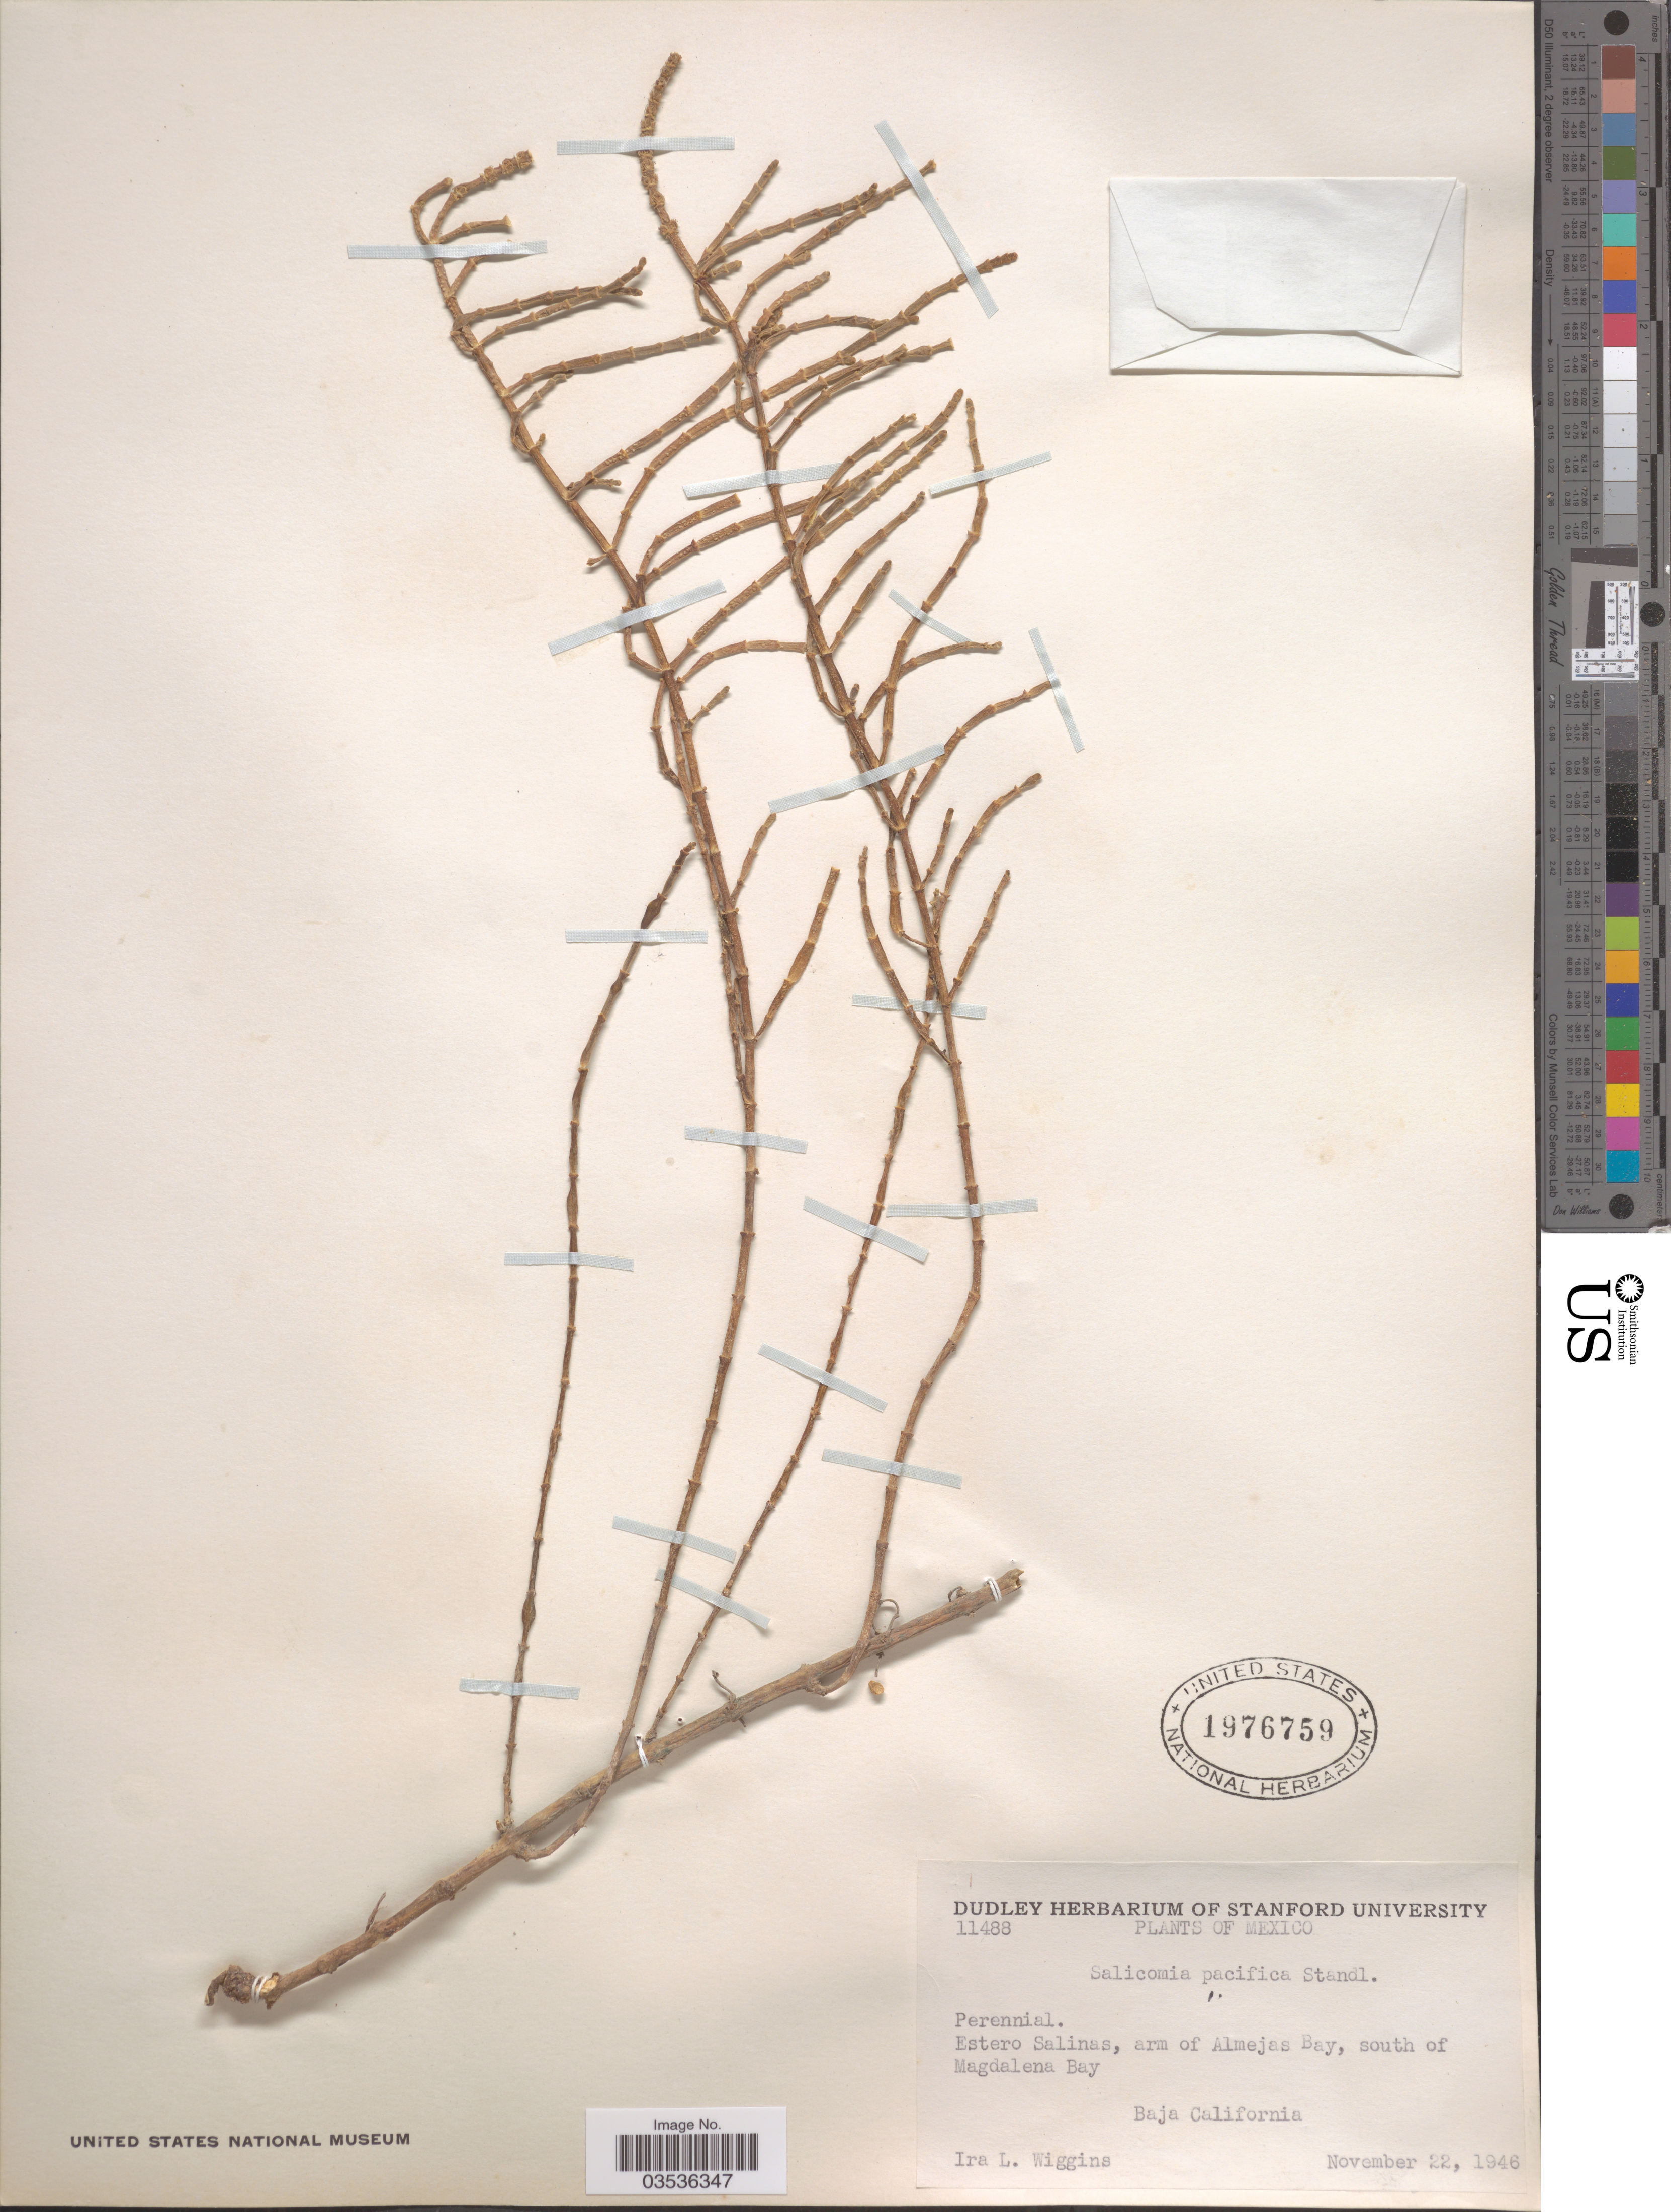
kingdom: Plantae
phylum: Tracheophyta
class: Magnoliopsida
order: Caryophyllales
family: Amaranthaceae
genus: Salicornia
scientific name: Salicornia pacifica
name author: Standl.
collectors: I. L. Wiggins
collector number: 11488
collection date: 1946-11-22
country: Mexico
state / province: Baja California Sur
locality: Estero Salinas, arm of Almejas Bay, south of Magdalena Bay.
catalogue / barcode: US 1976759